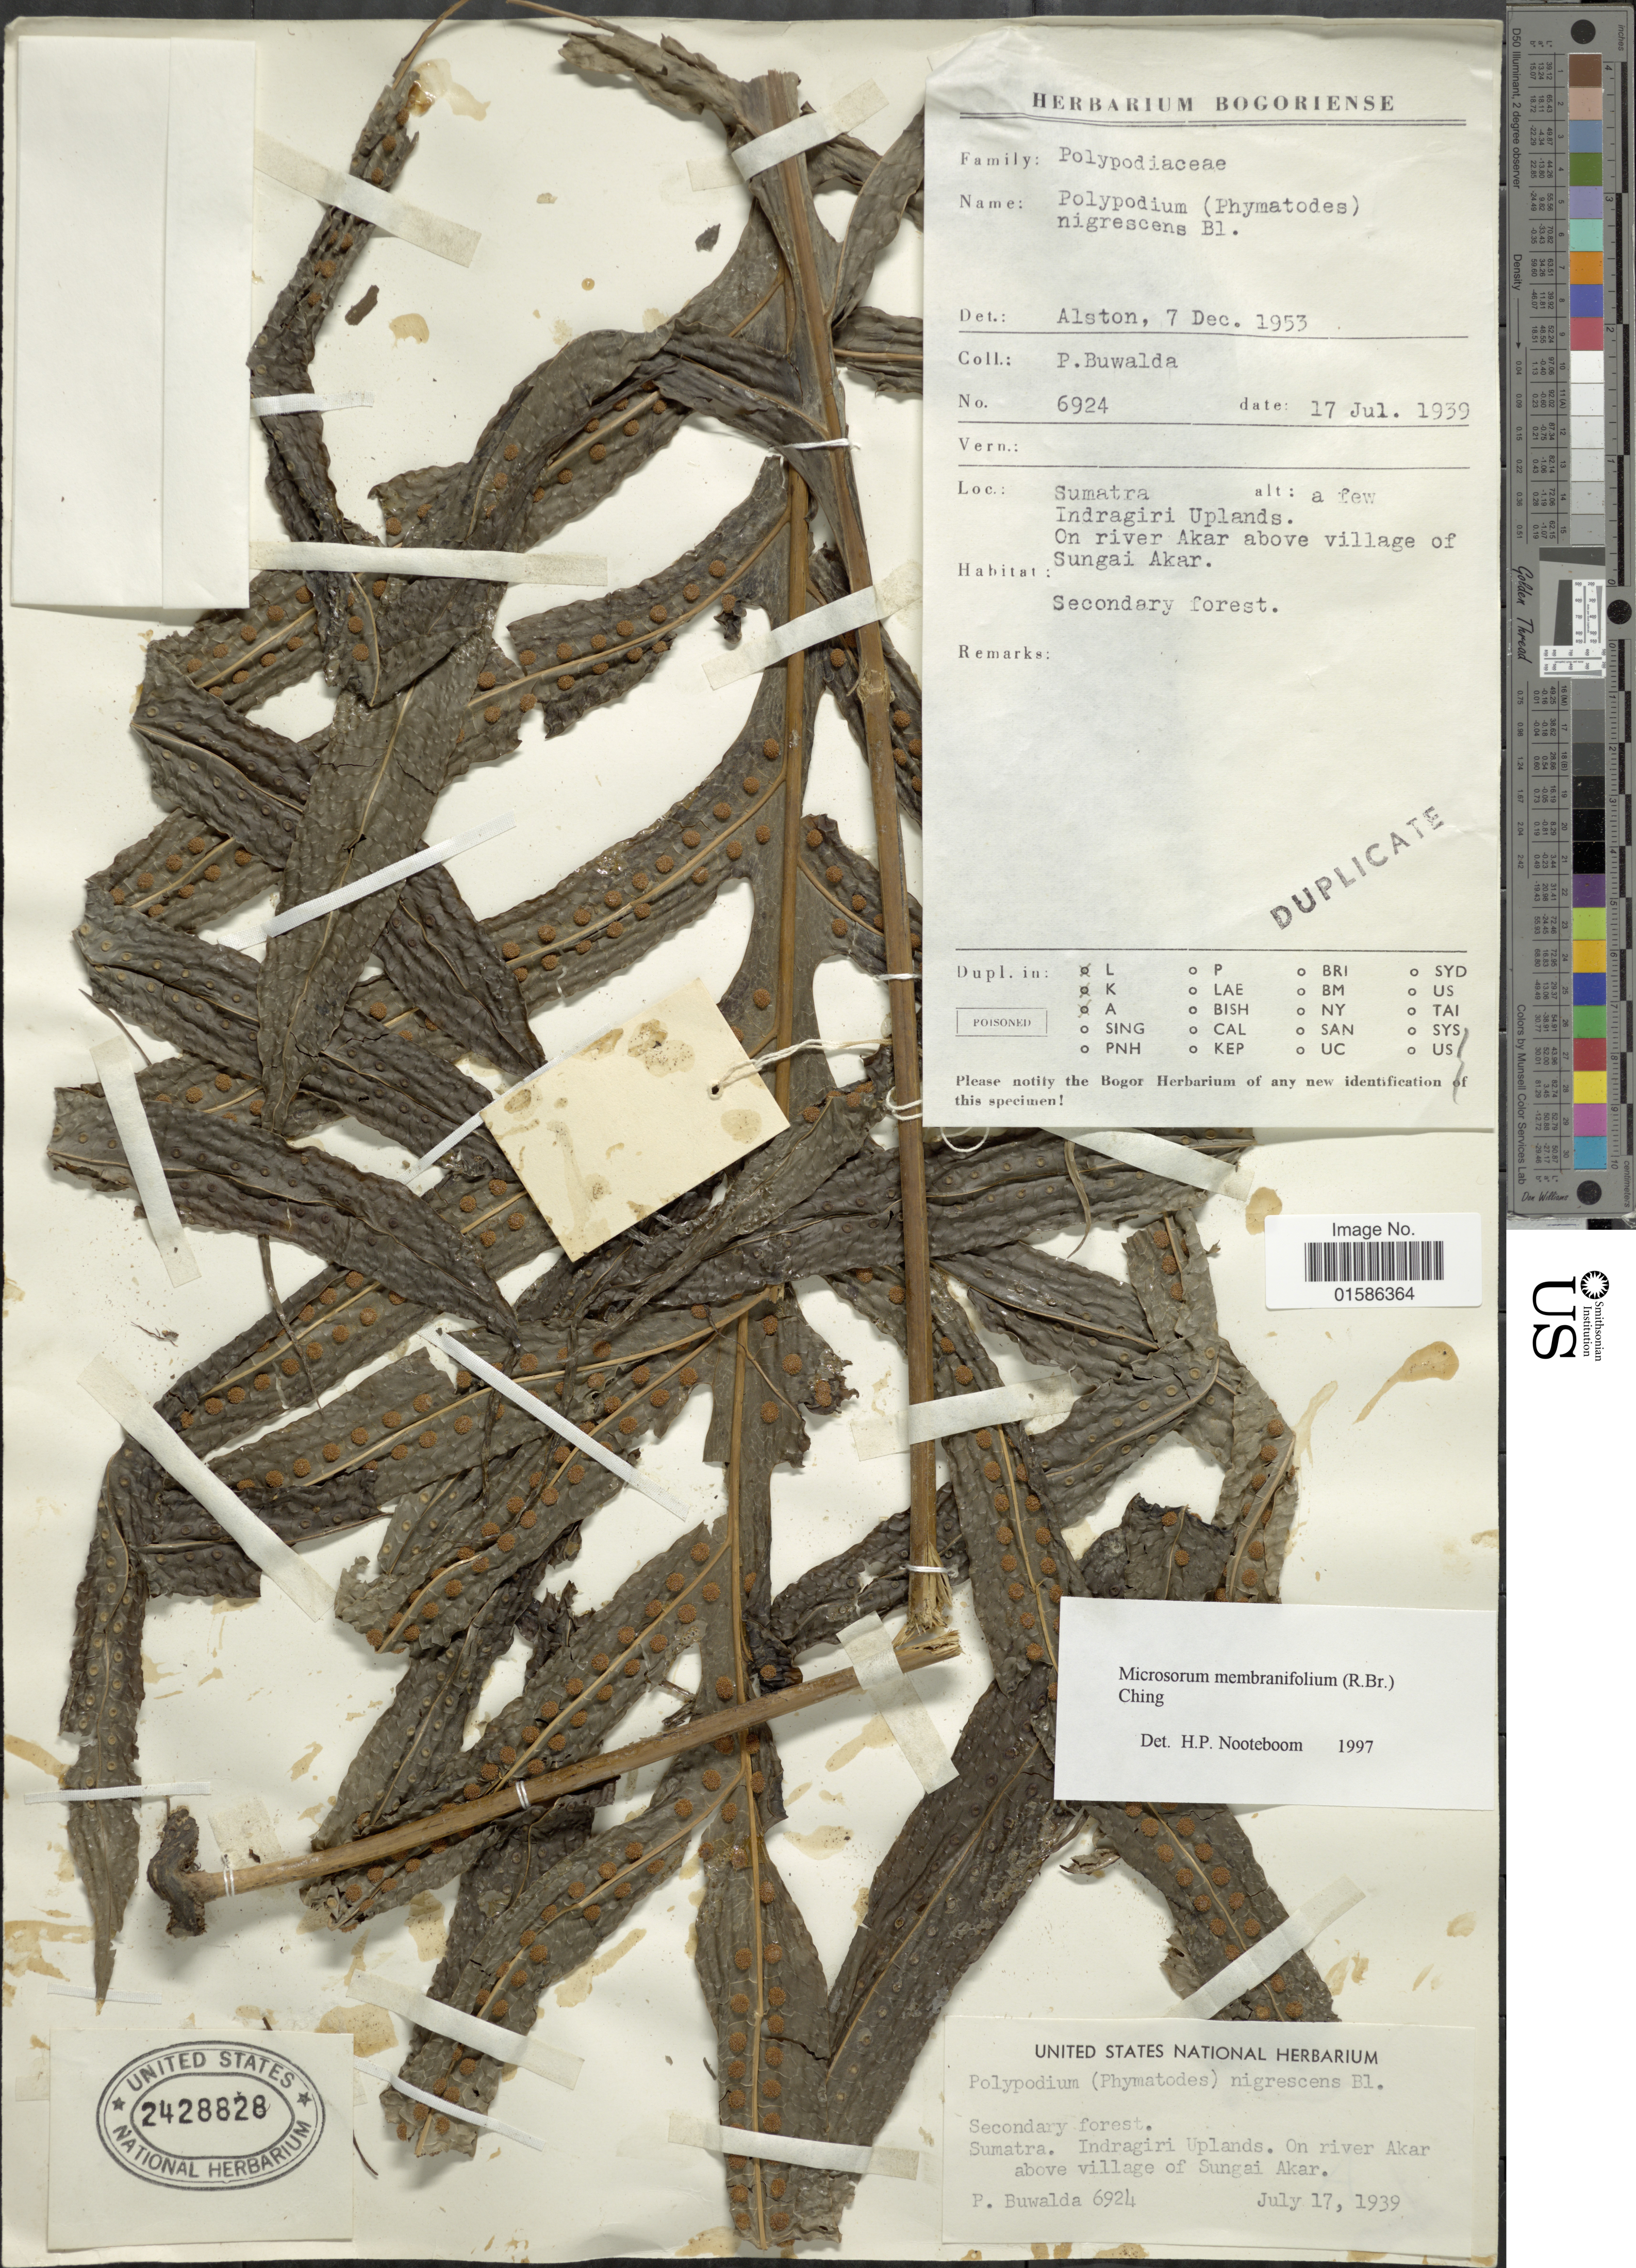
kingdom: Plantae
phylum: Tracheophyta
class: Polypodiopsida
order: Polypodiales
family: Polypodiaceae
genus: Microsorum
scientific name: Microsorum membranifolium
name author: (R. Br.) Ching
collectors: P. Buwalda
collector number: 6924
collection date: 1939-07-17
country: Indonesia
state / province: Sumatra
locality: Indragiri Uplands. On river Akar above village of Sungai Akar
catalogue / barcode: US 2428828